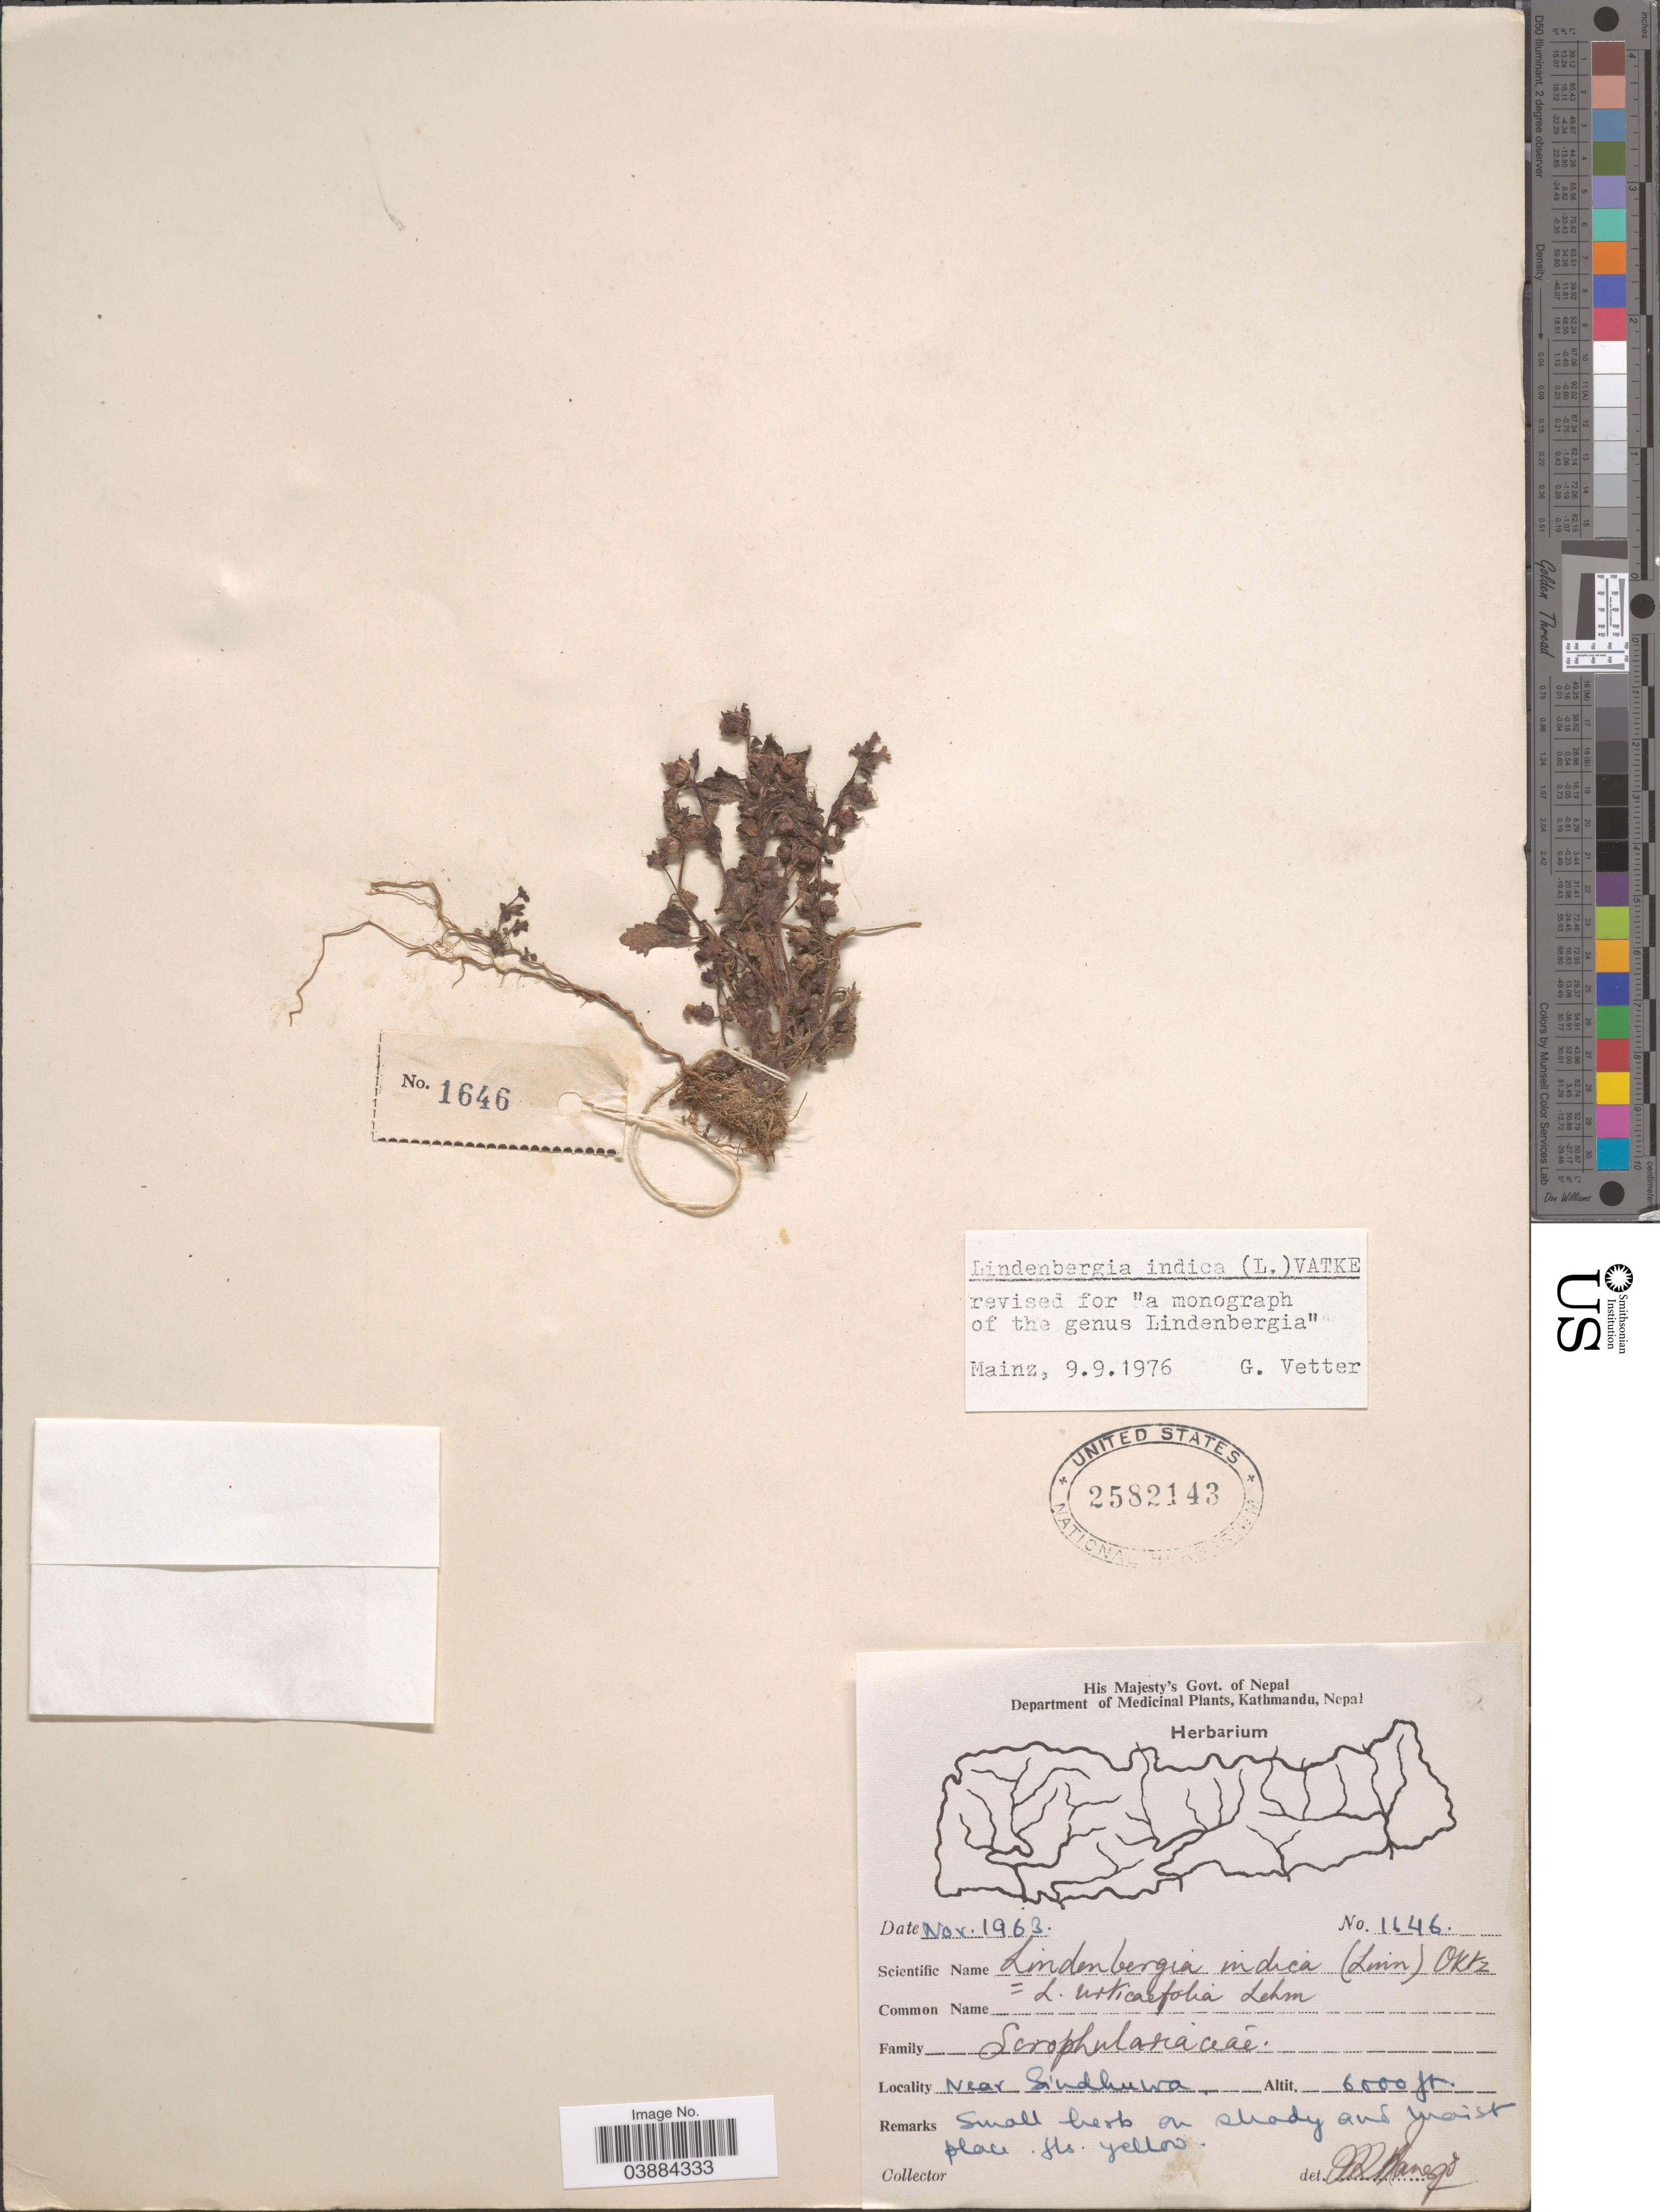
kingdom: Plantae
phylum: Tracheophyta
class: Magnoliopsida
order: Lamiales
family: Orobanchaceae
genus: Lindenbergia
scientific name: Lindenbergia indica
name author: (L.) Vatke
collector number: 1646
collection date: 1963-11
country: Nepal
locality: Near Sindhuwa.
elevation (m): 1829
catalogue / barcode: US 2582143